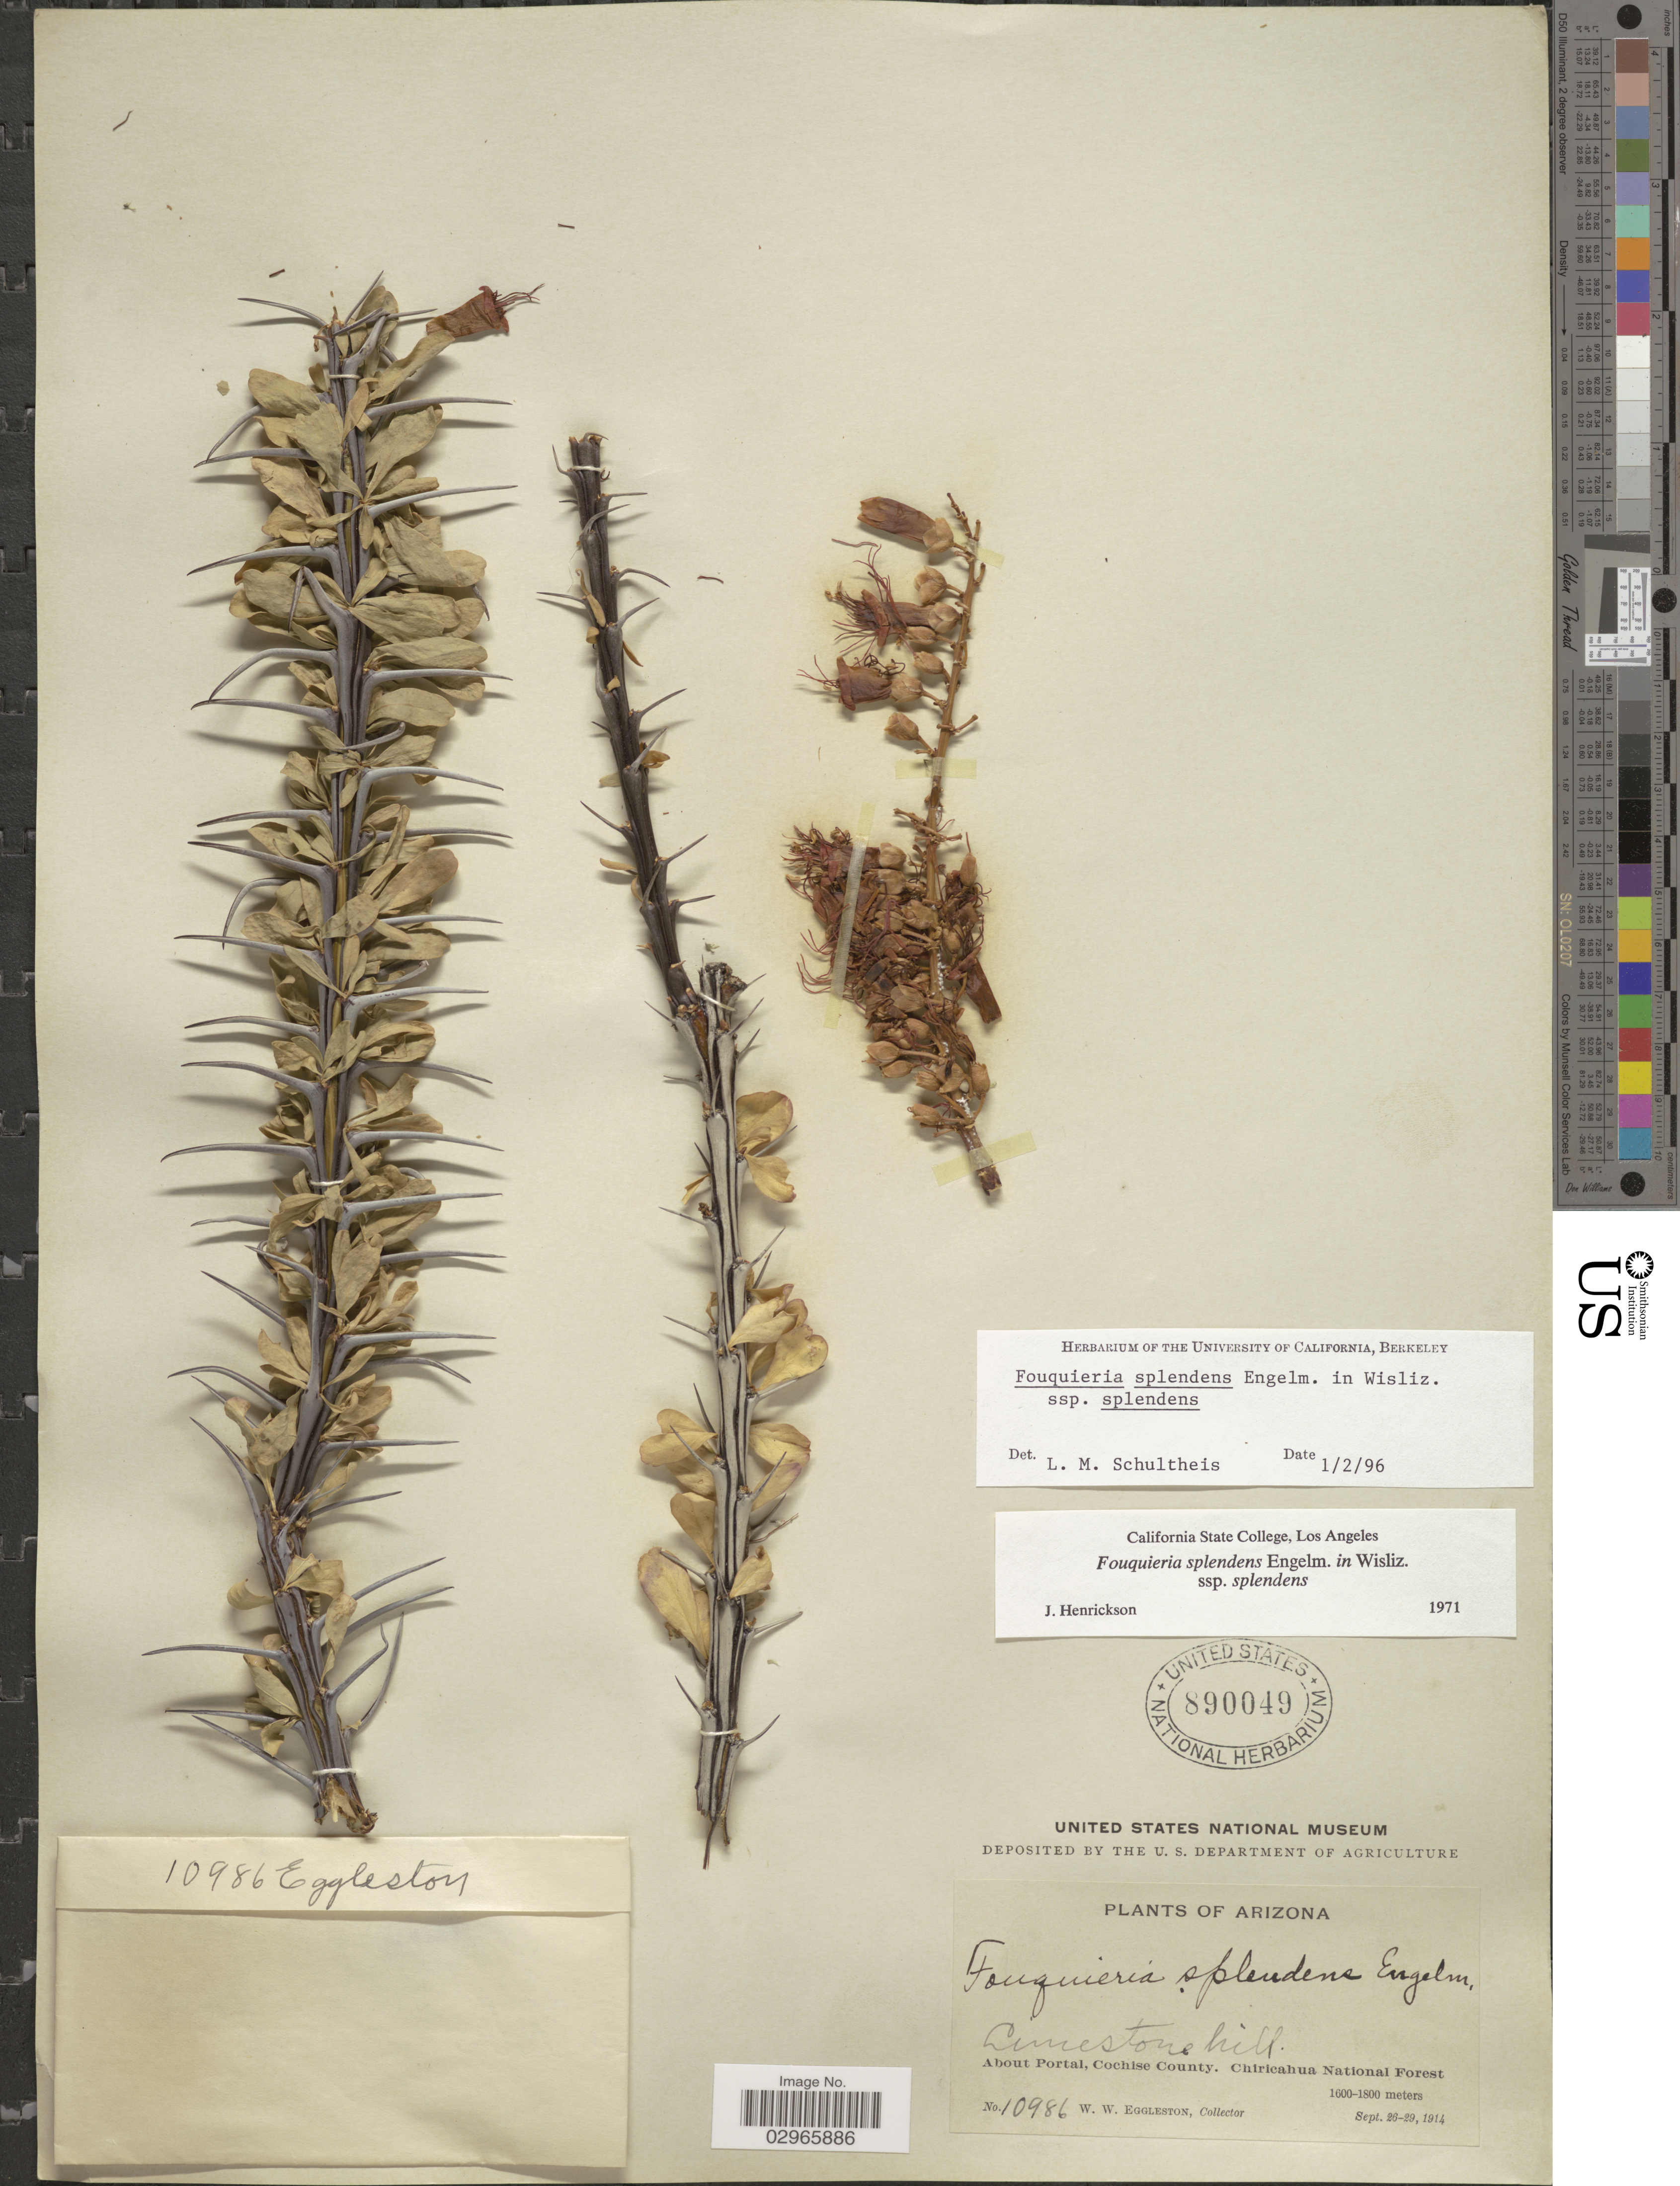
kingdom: Plantae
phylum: Tracheophyta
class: Magnoliopsida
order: Ericales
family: Fouquieriaceae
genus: Fouquieria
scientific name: Fouquieria splendens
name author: Engelm.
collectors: W. W. Eggleston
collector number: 10986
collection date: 1914-09-26/1914-09-29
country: United States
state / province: Arizona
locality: About Portal, Cochise County. Chiricahua National Forest.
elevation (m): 1600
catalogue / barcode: US 890049